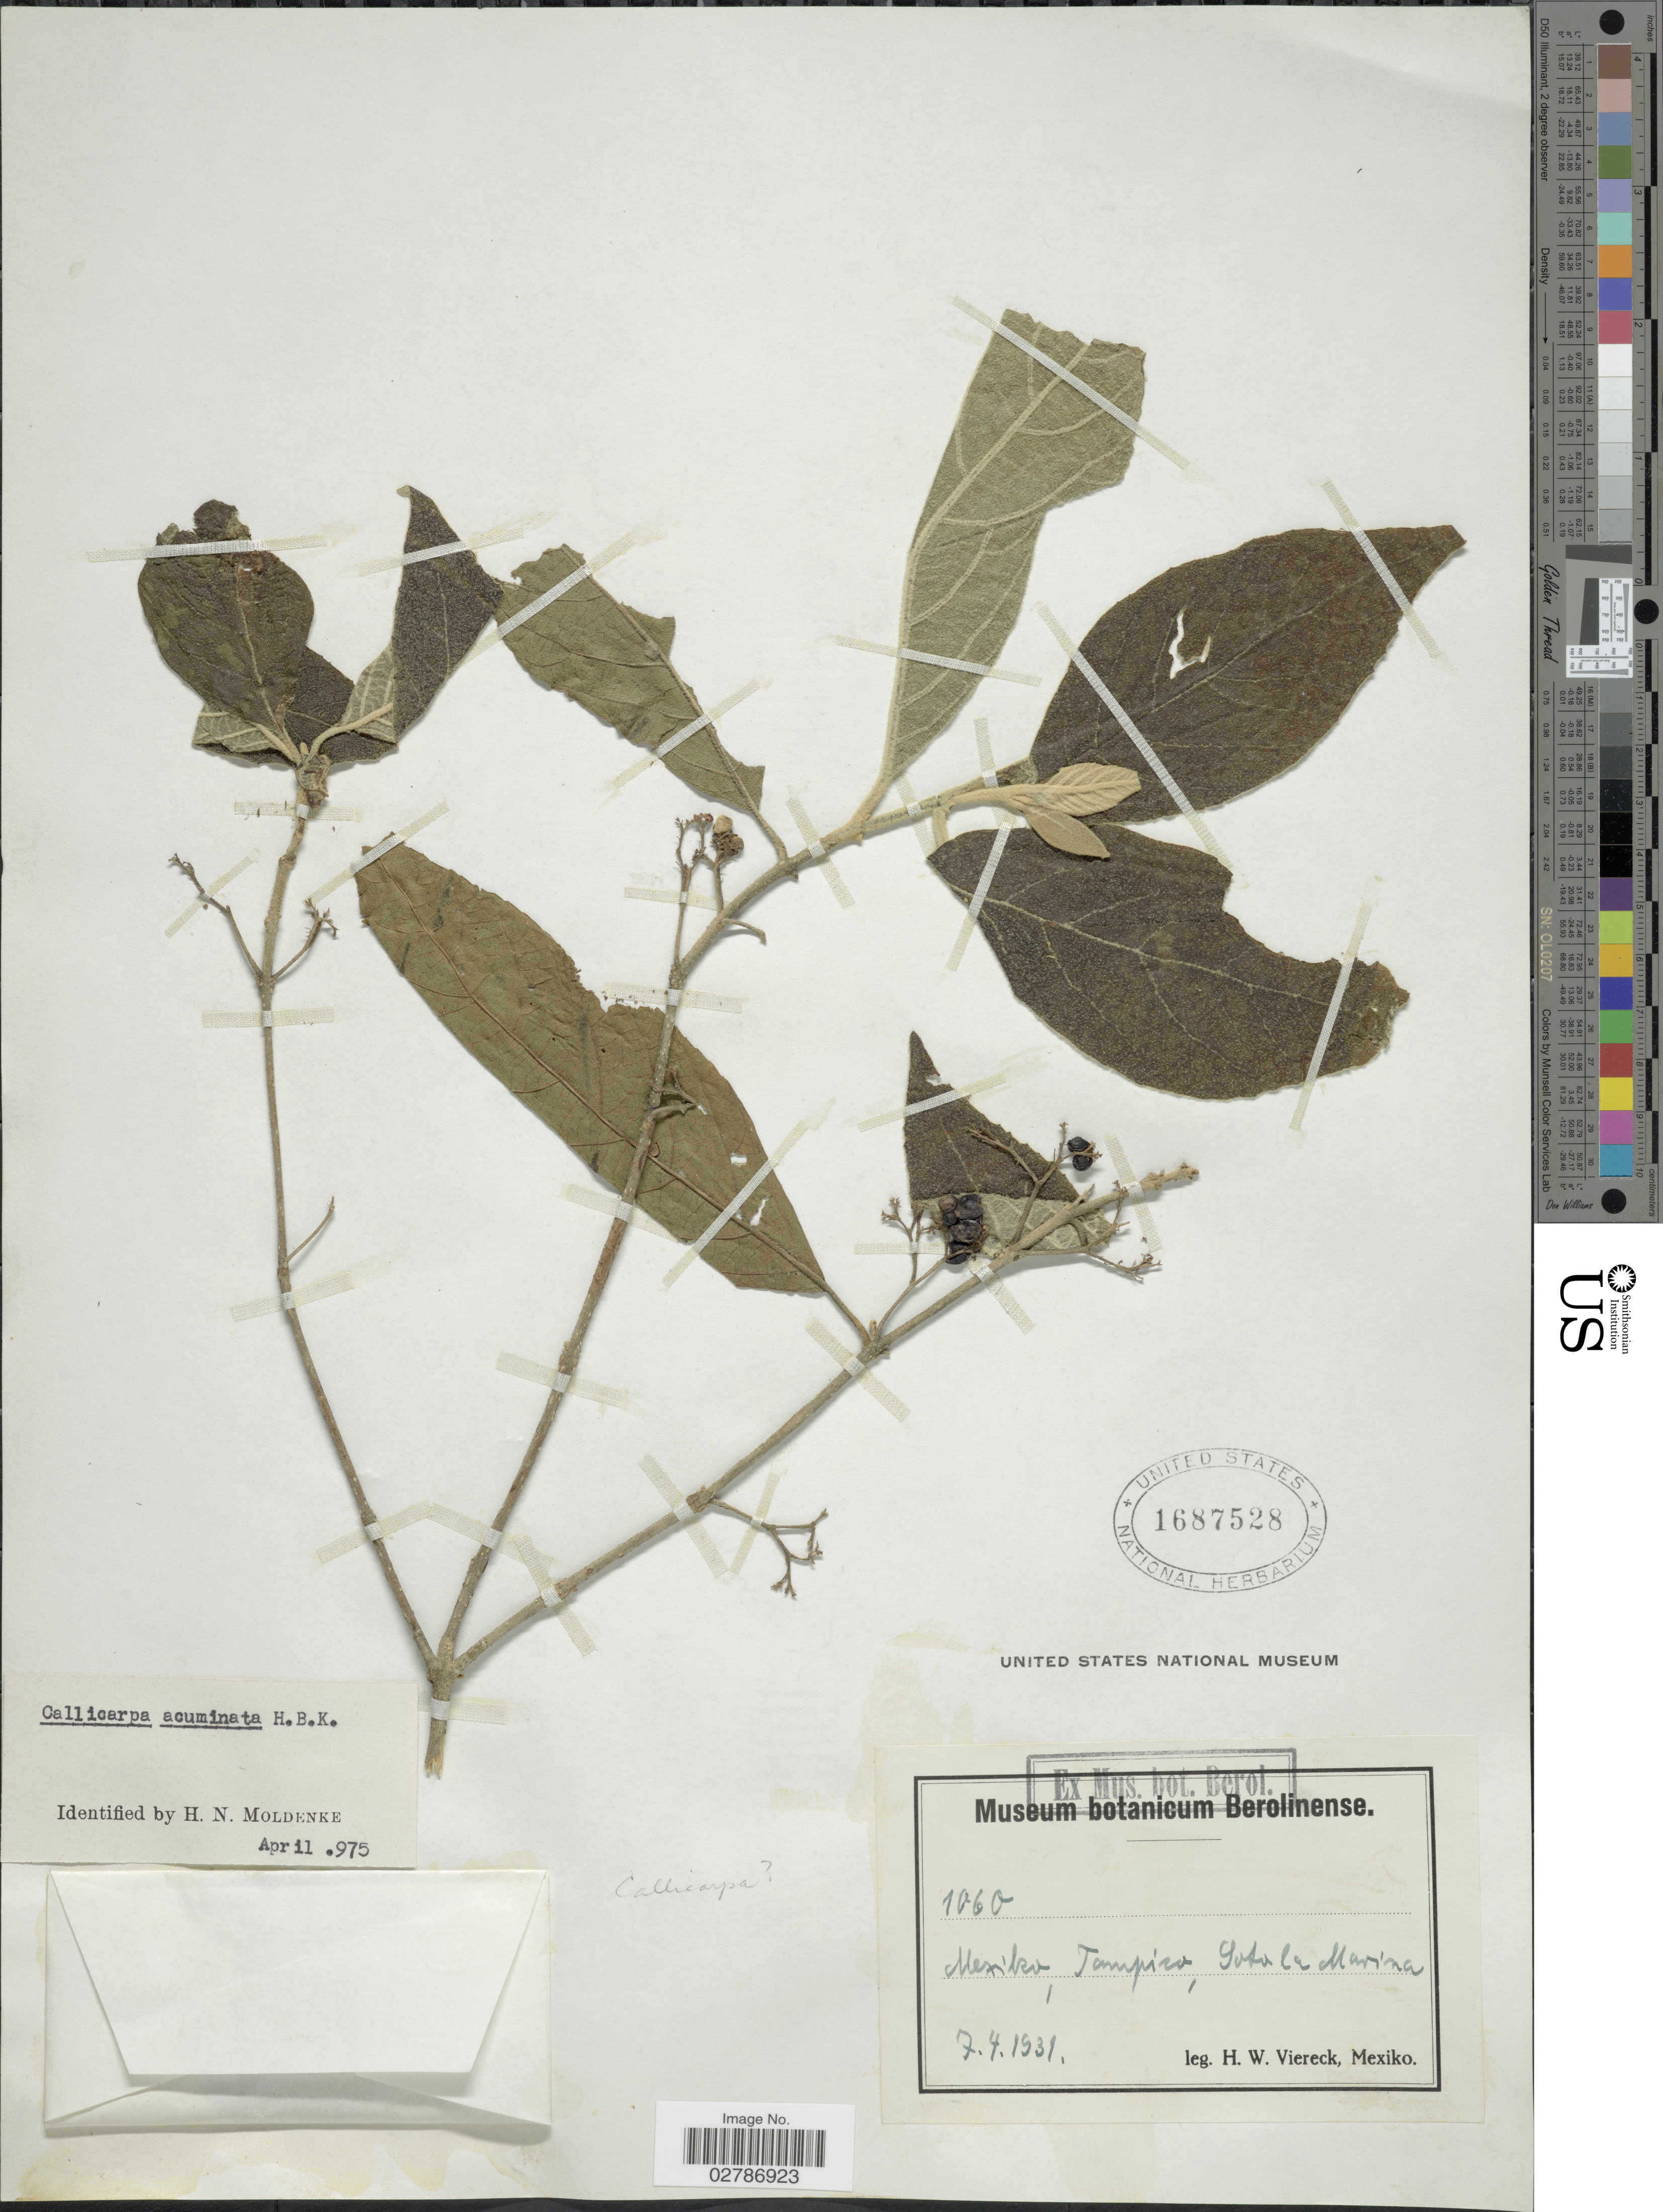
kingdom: Plantae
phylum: Tracheophyta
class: Magnoliopsida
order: Lamiales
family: Lamiaceae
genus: Callicarpa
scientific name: Callicarpa acuminata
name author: Kunth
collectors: H. W. Viereck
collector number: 1060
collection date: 1931-04-07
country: Mexico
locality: Tampico, Soto la Marina.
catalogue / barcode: US 1687528